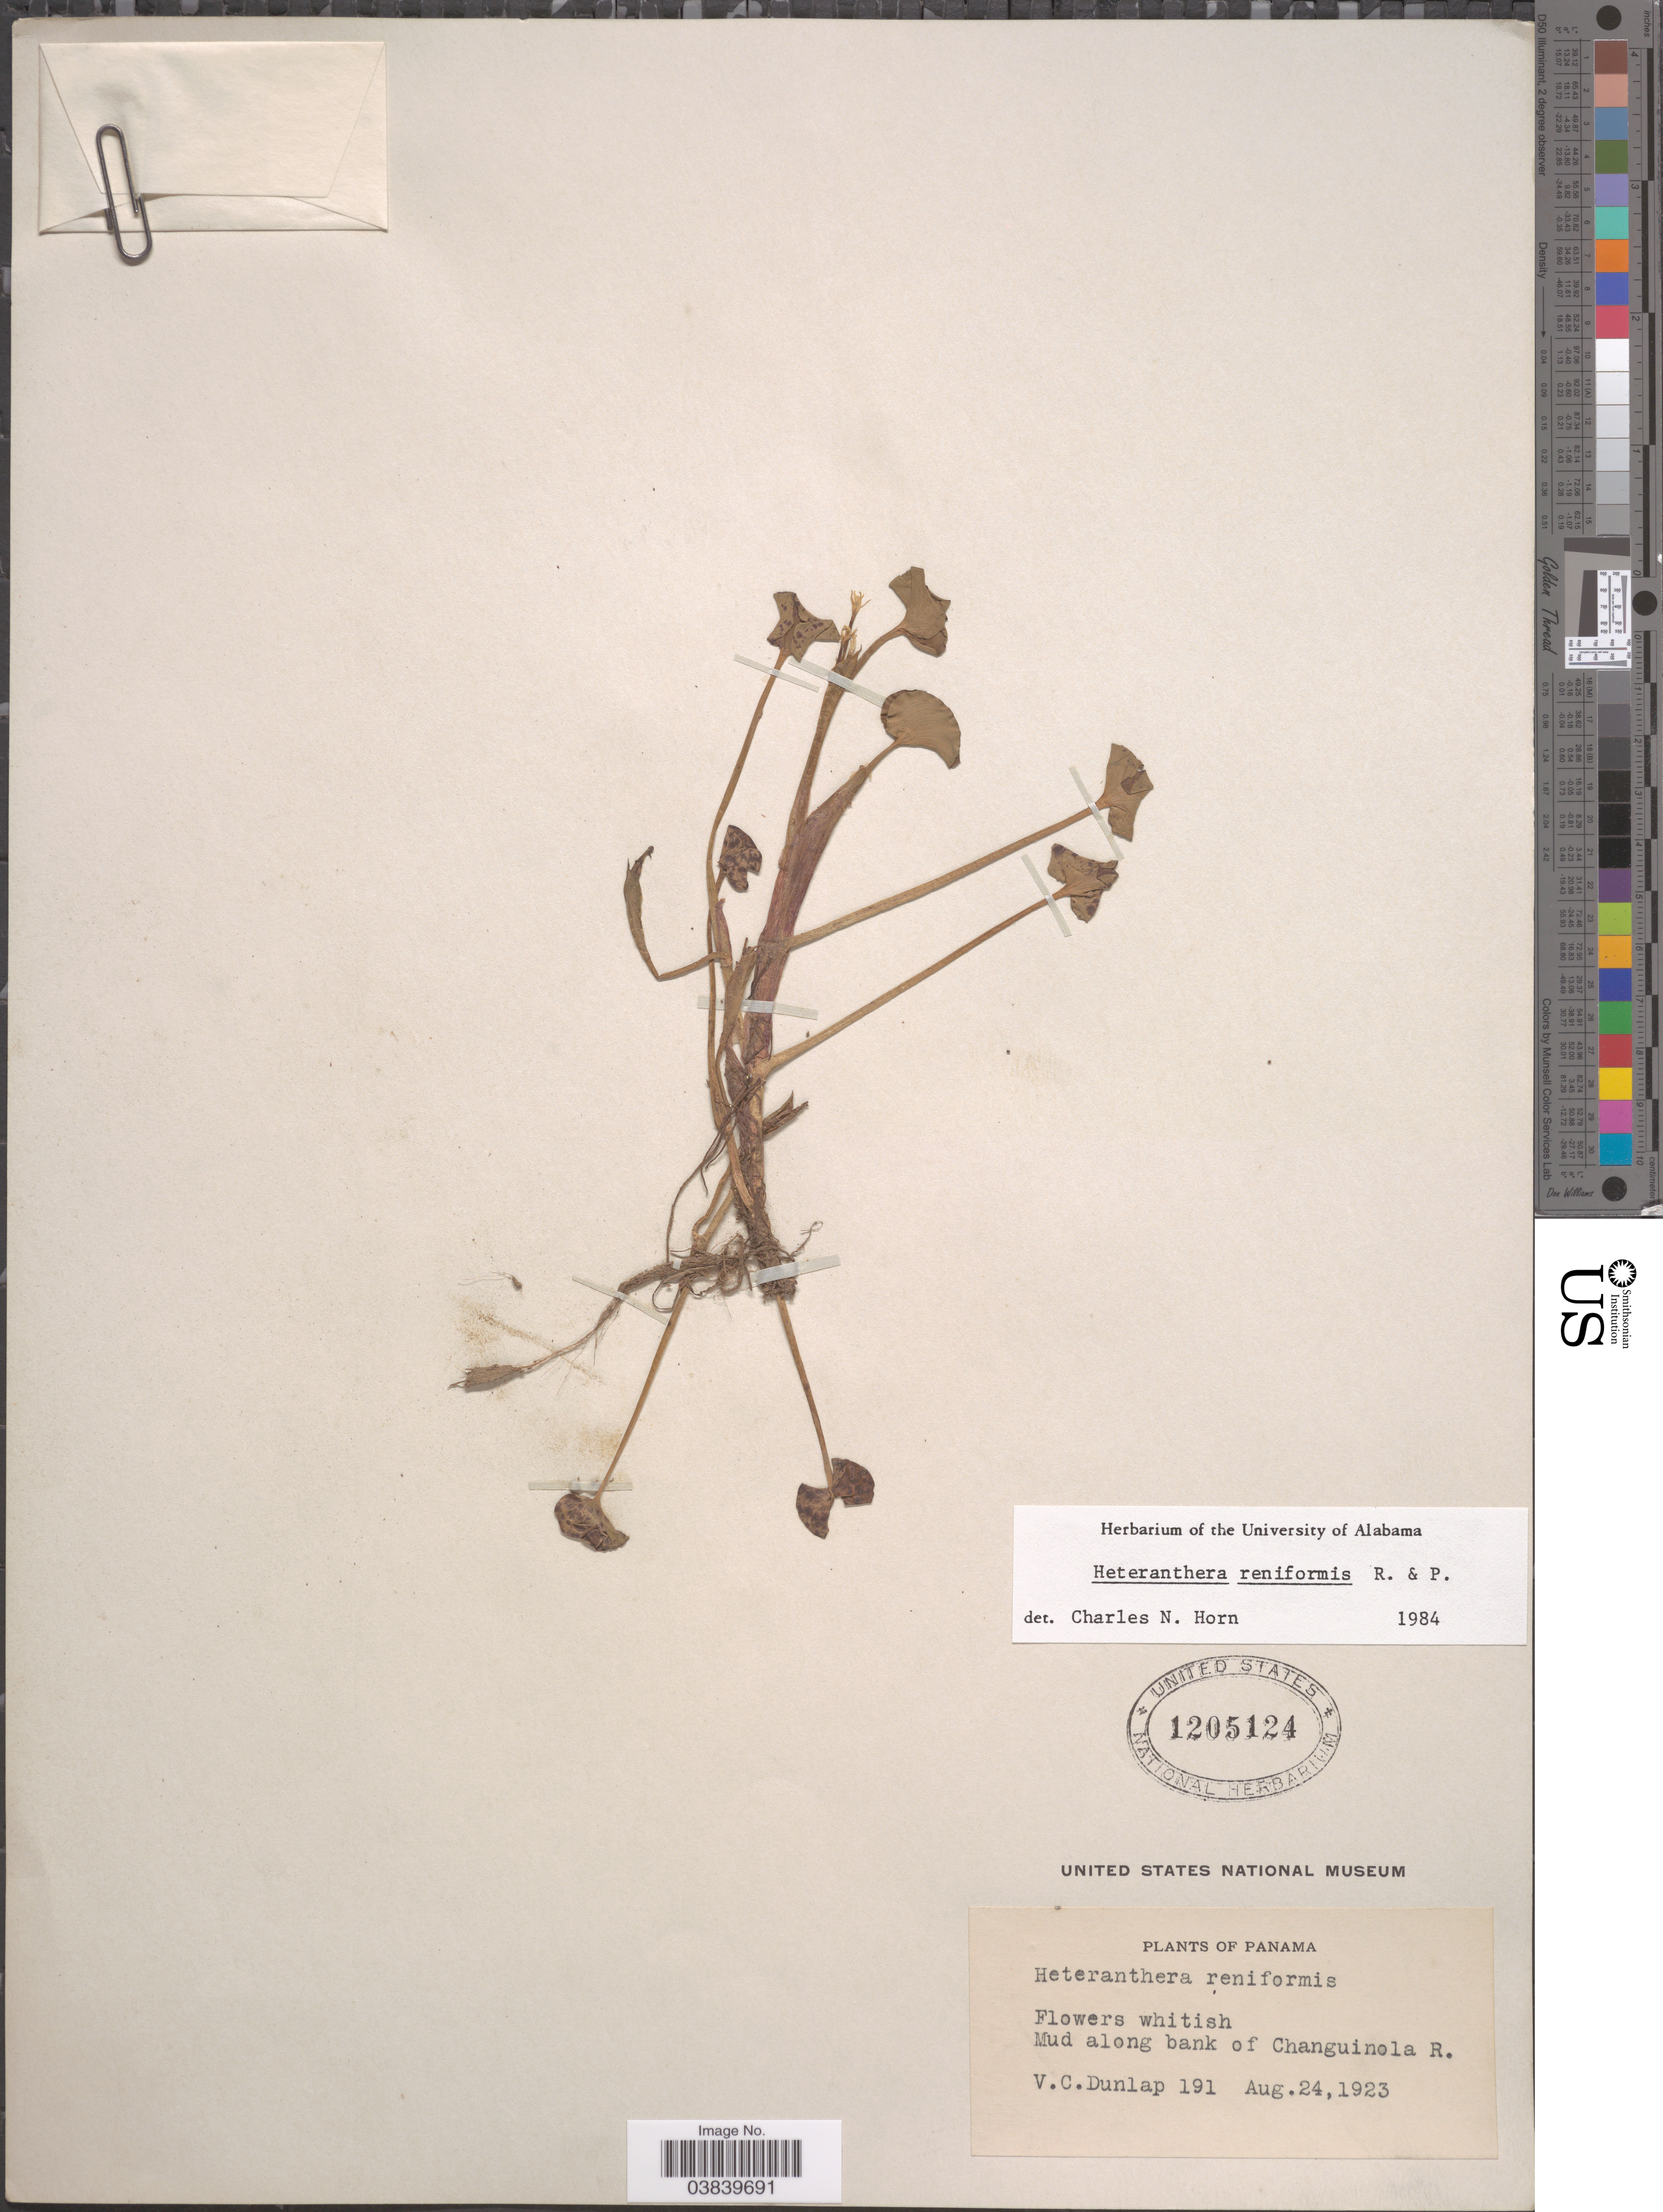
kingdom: Plantae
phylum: Tracheophyta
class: Liliopsida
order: Commelinales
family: Pontederiaceae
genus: Heteranthera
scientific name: Heteranthera reniformis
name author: Ruiz & Pav.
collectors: V. C. Dunlap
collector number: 191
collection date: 1923-08-24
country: Panama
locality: Along bank of Changuinola R.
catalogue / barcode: US 1205124